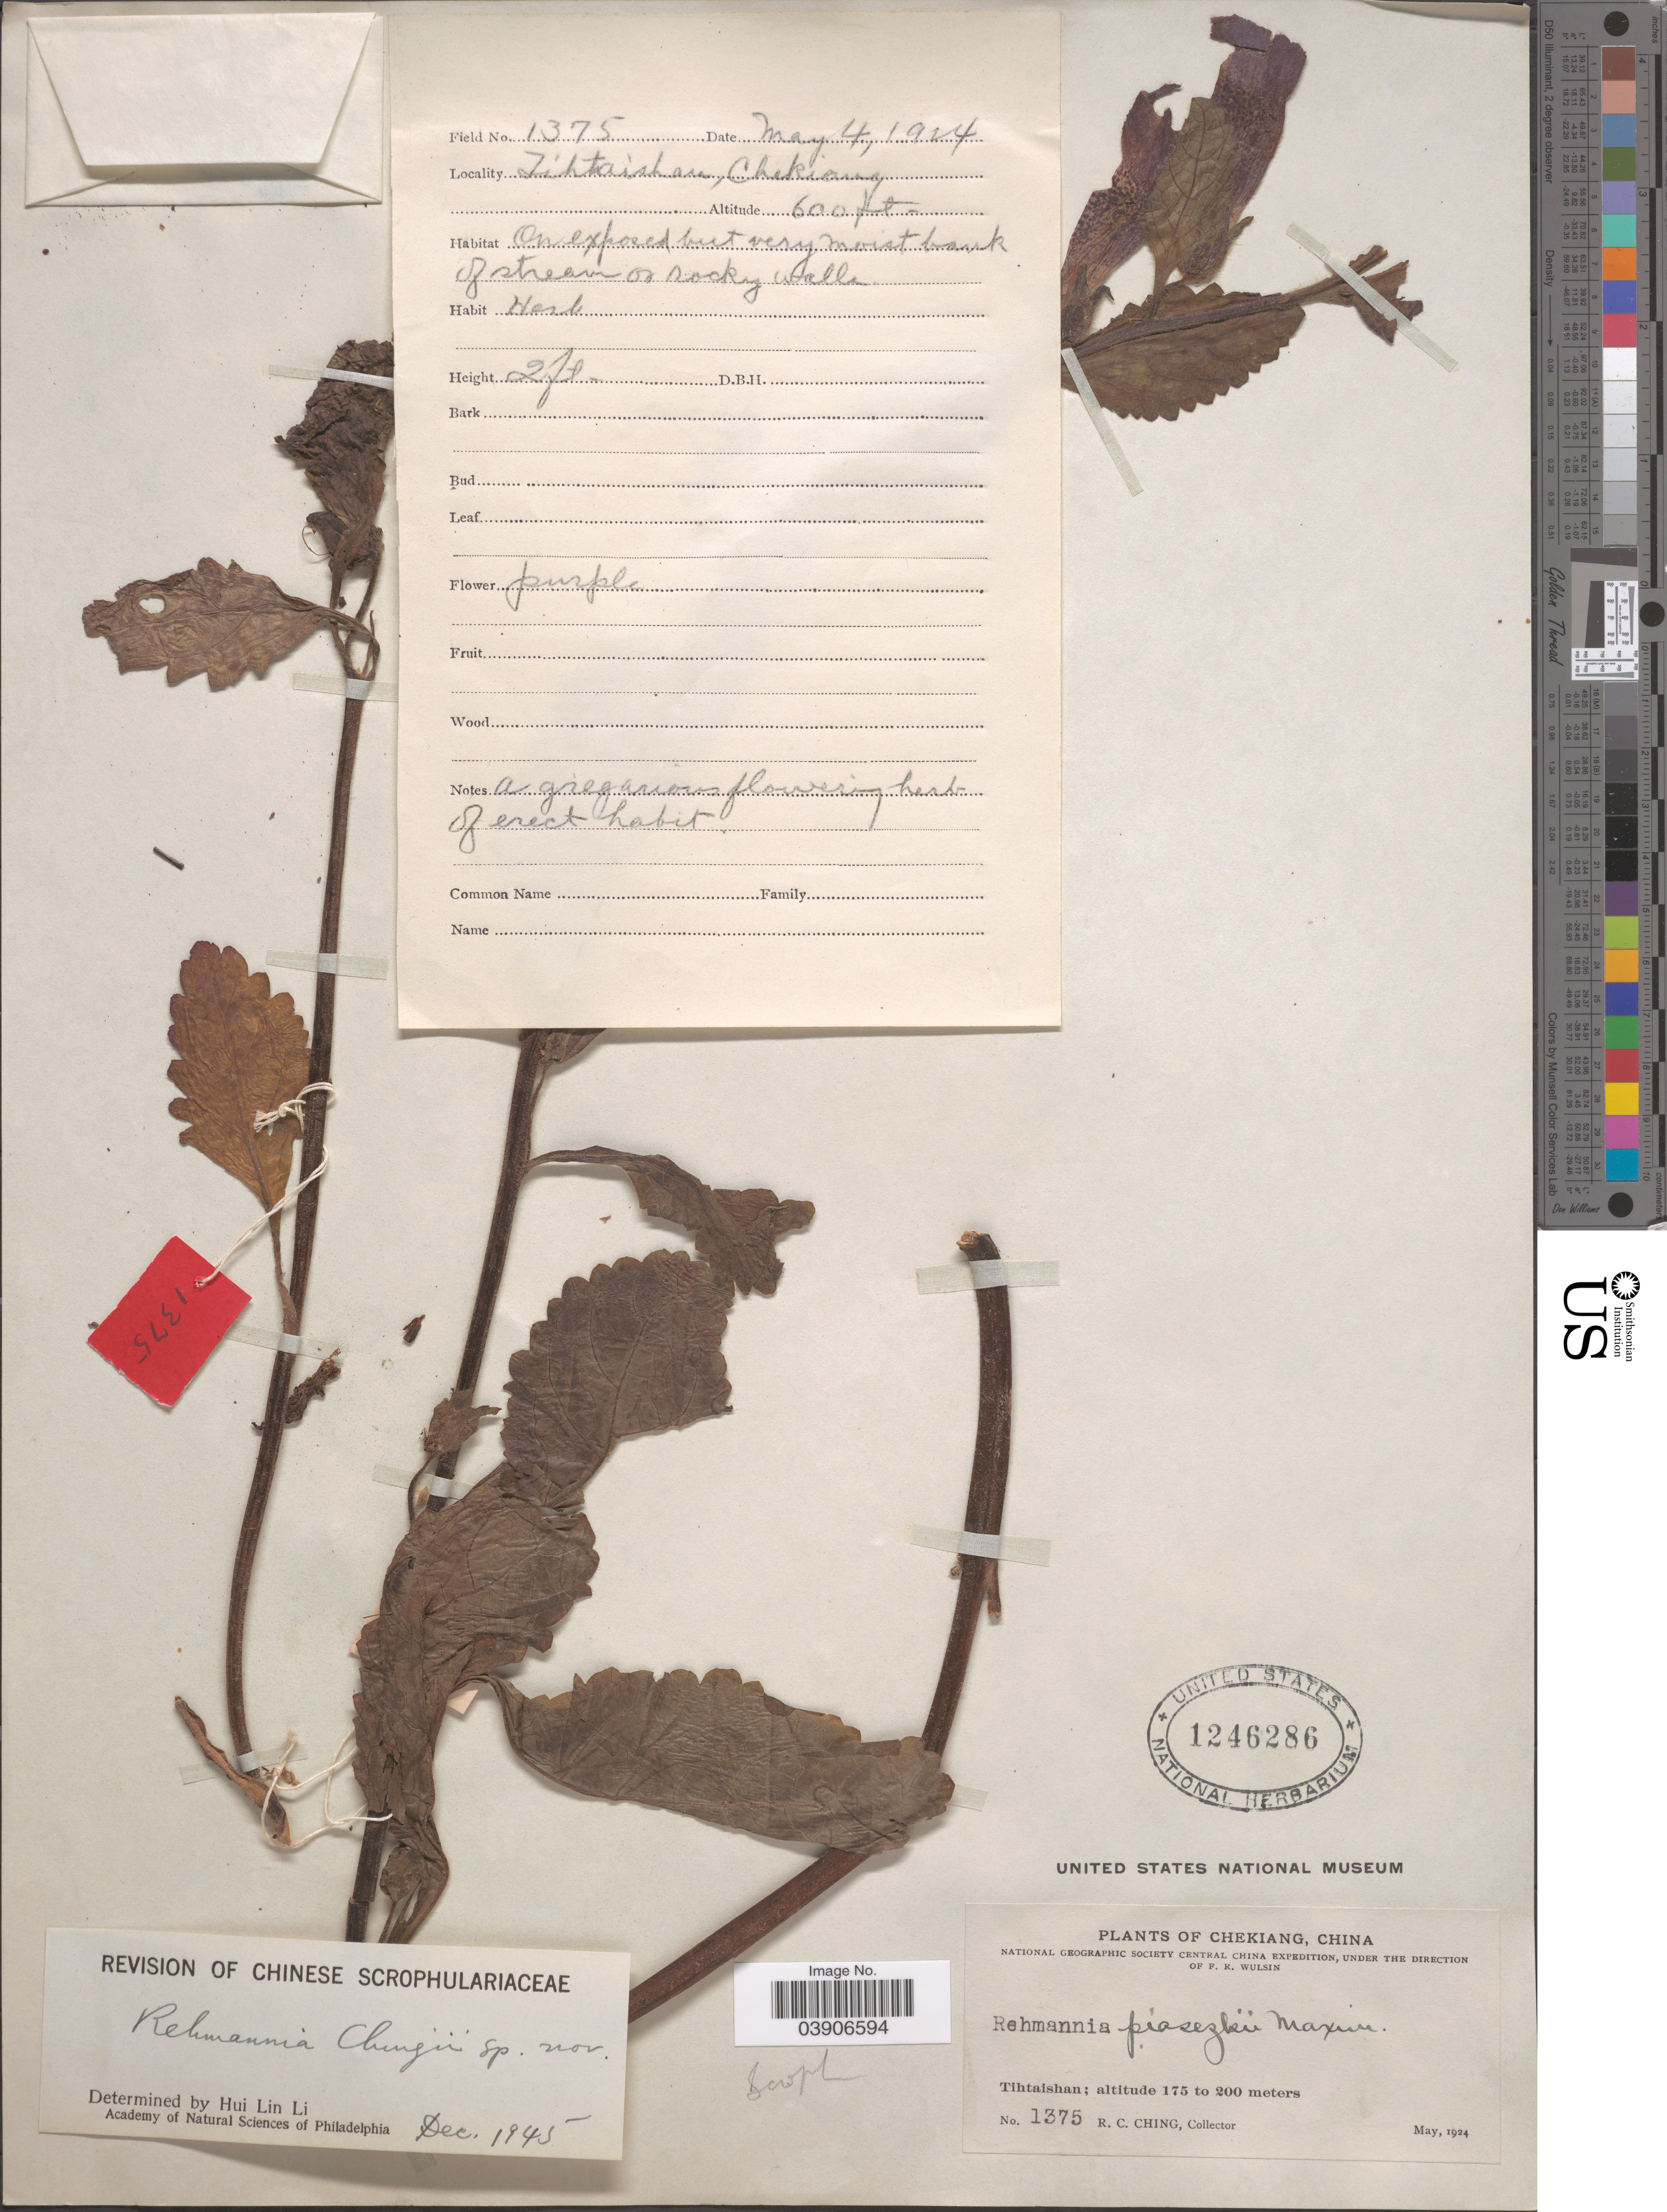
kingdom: Plantae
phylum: Tracheophyta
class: Magnoliopsida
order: Lamiales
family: Rehmanniaceae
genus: Rehmannia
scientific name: Rehmannia chingii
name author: H.L. Li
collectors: R. C. Ching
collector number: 1375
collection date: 1924-05-04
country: China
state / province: Zhejiang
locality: Chekiang. Tihtaishan.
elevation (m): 183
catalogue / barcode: US 1246286